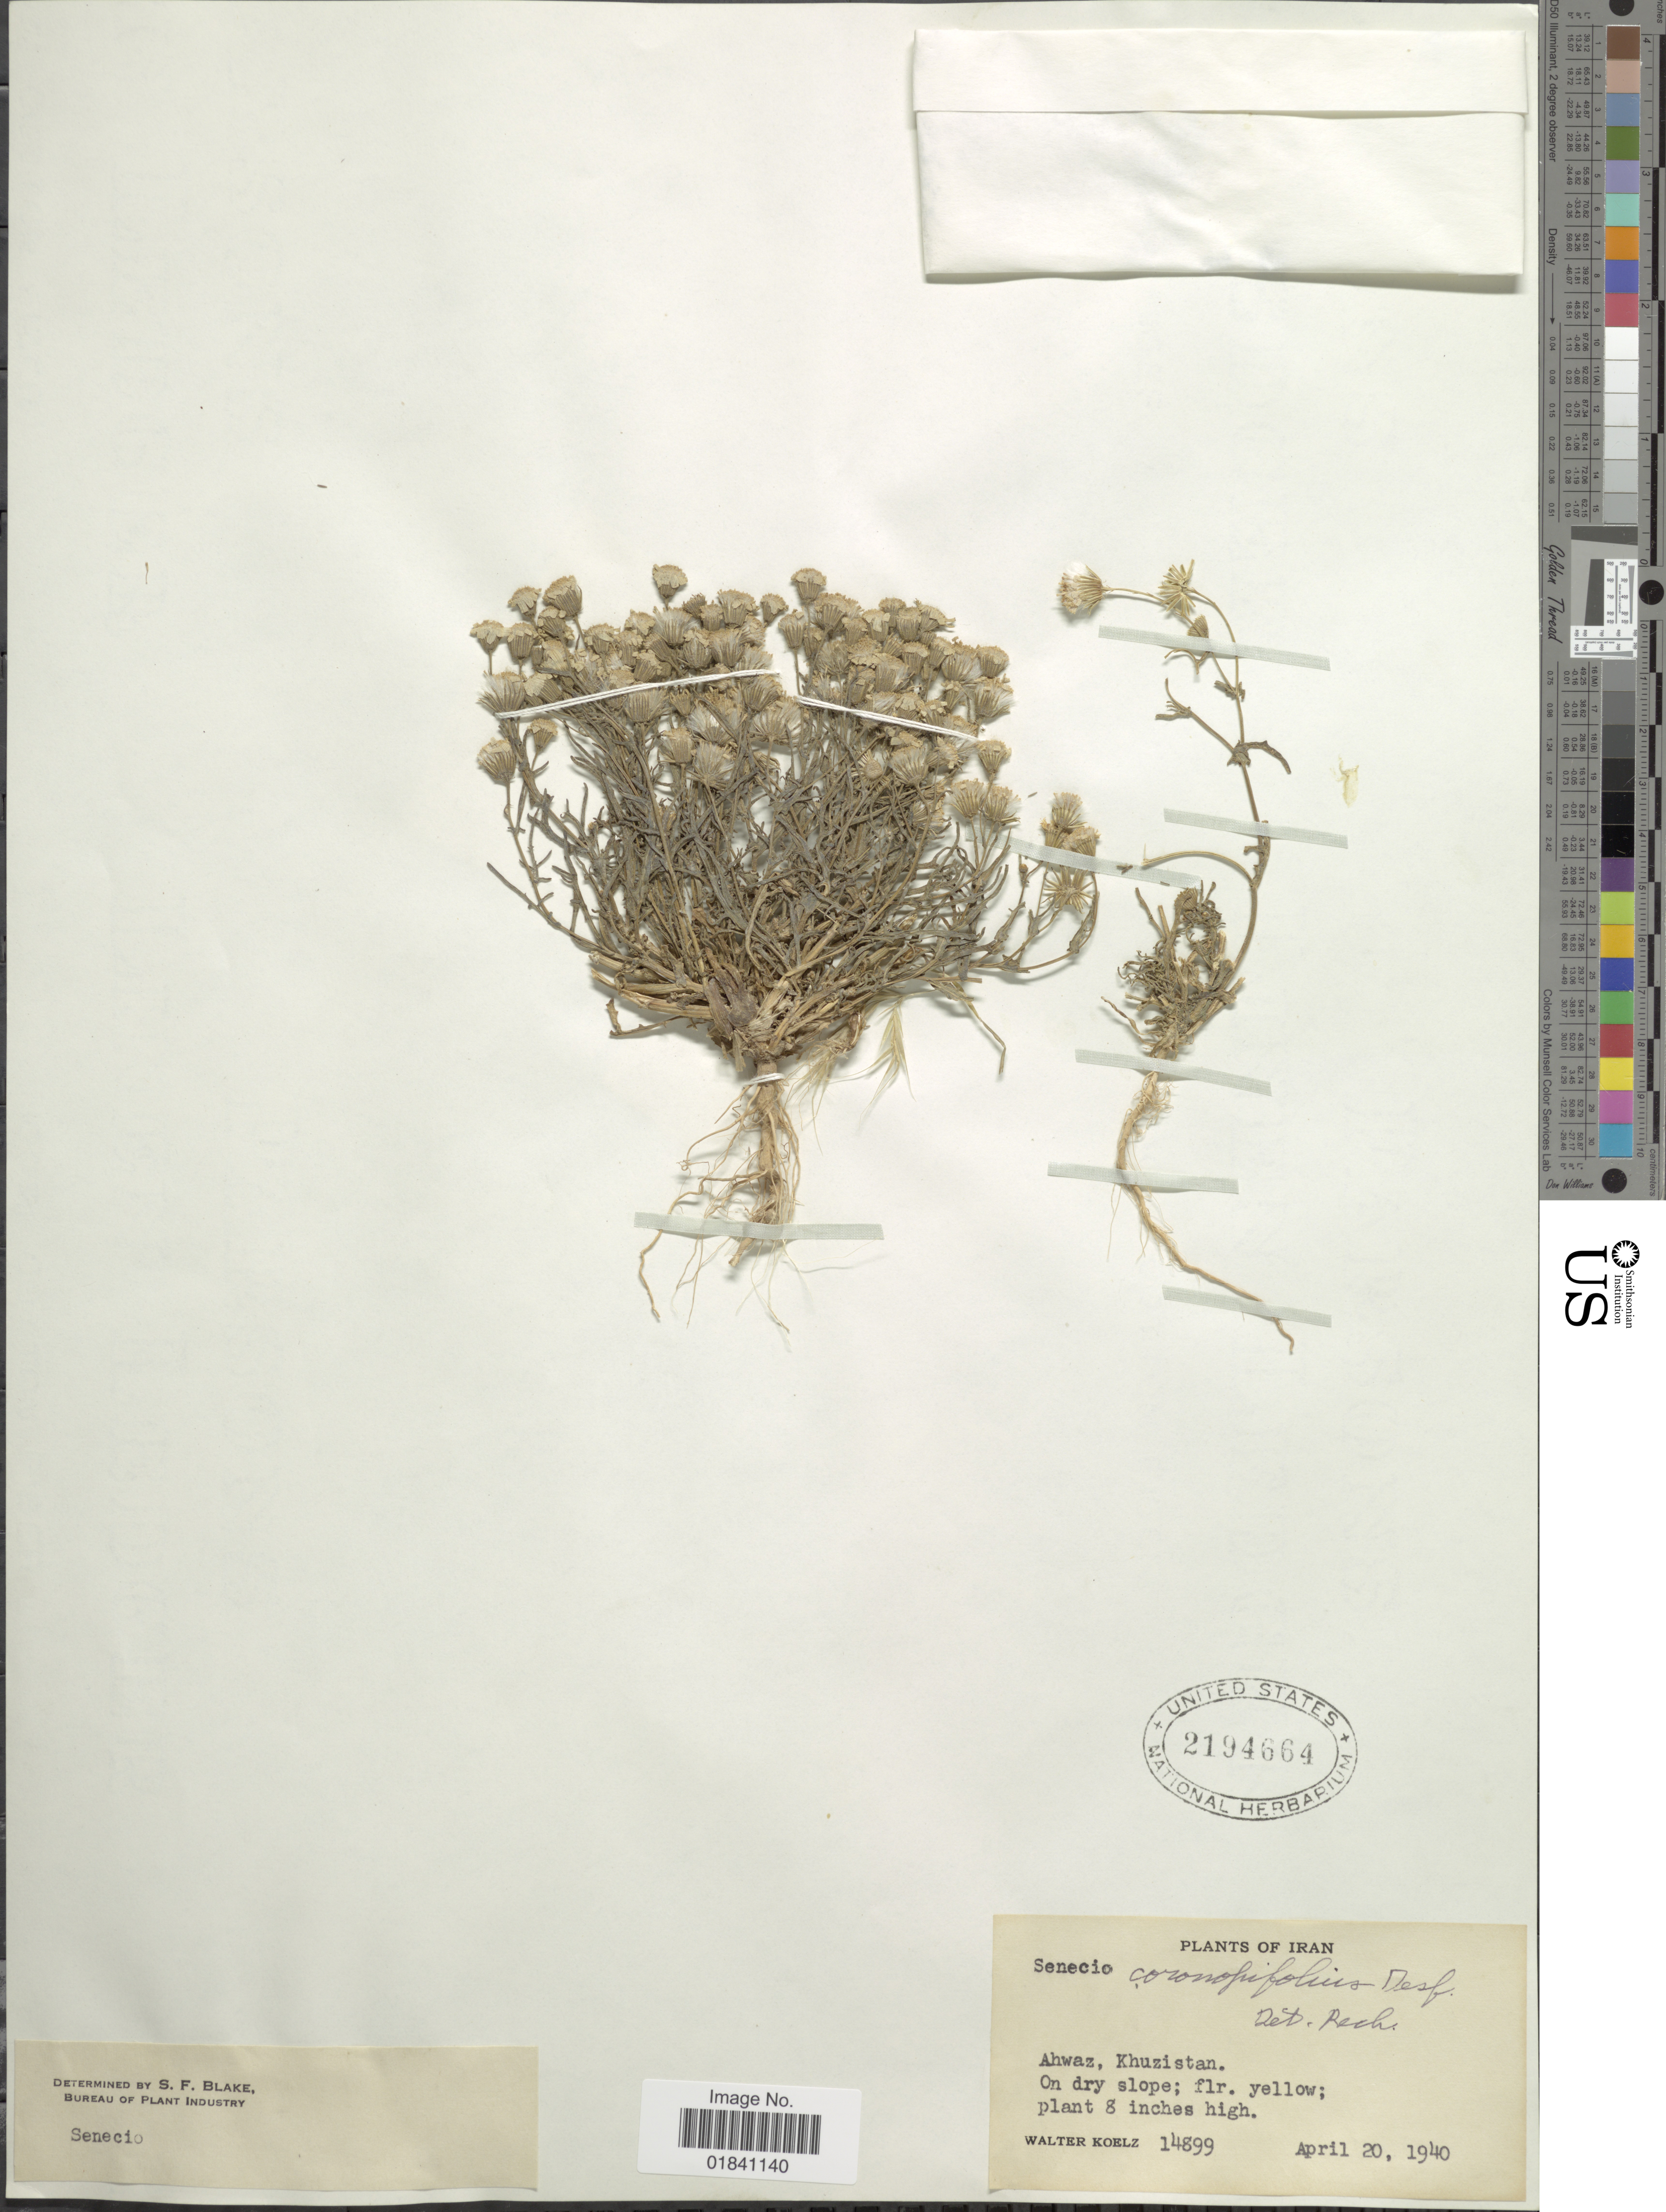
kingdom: Plantae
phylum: Tracheophyta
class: Magnoliopsida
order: Asterales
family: Asteraceae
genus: Senecio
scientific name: Senecio coronopifolius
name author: Desf.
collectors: W. N. Koelz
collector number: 14899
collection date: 1940-04-20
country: Iran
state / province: Khuzestan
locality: Ahwaz, Khuzestan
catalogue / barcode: US 2194664